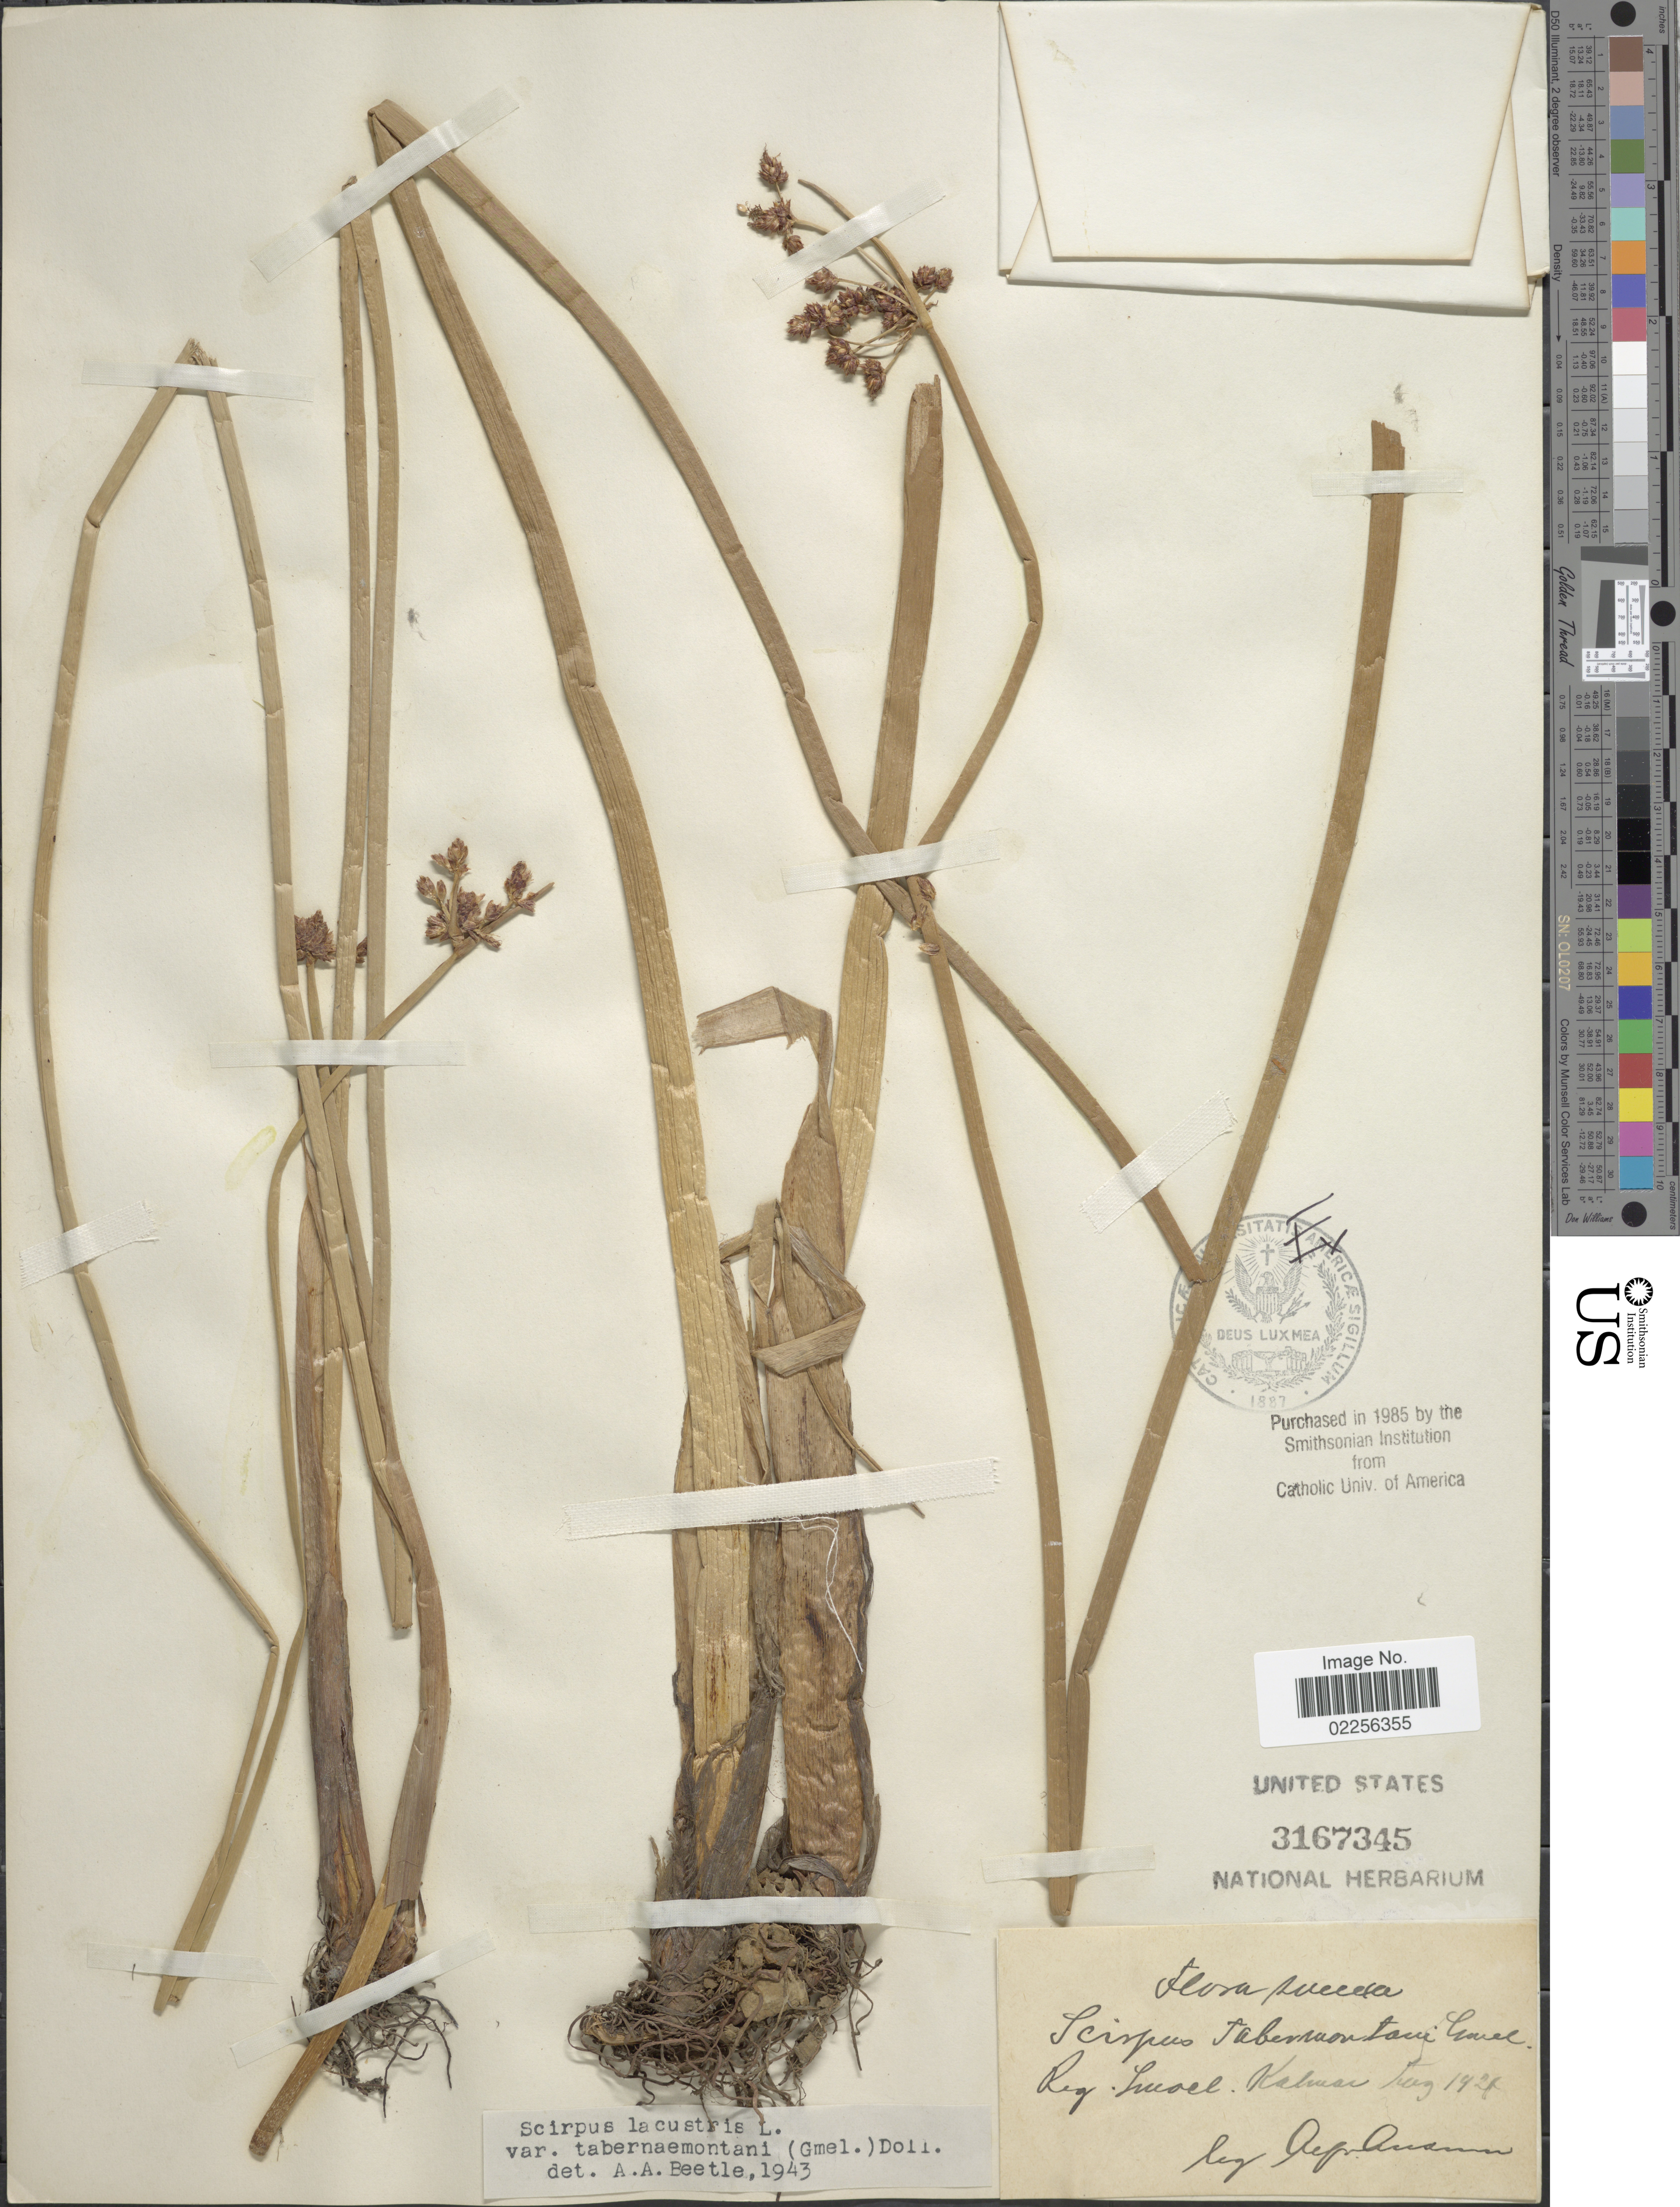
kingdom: Plantae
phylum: Tracheophyta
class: Liliopsida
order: Poales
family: Cyperaceae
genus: Schoenoplectus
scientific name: Schoenoplectus lacustris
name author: (L.) Palla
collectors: A. Anderson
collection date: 1926-08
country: Sweden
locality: Reg. Smoll. Kalmar.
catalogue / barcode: US 3167345